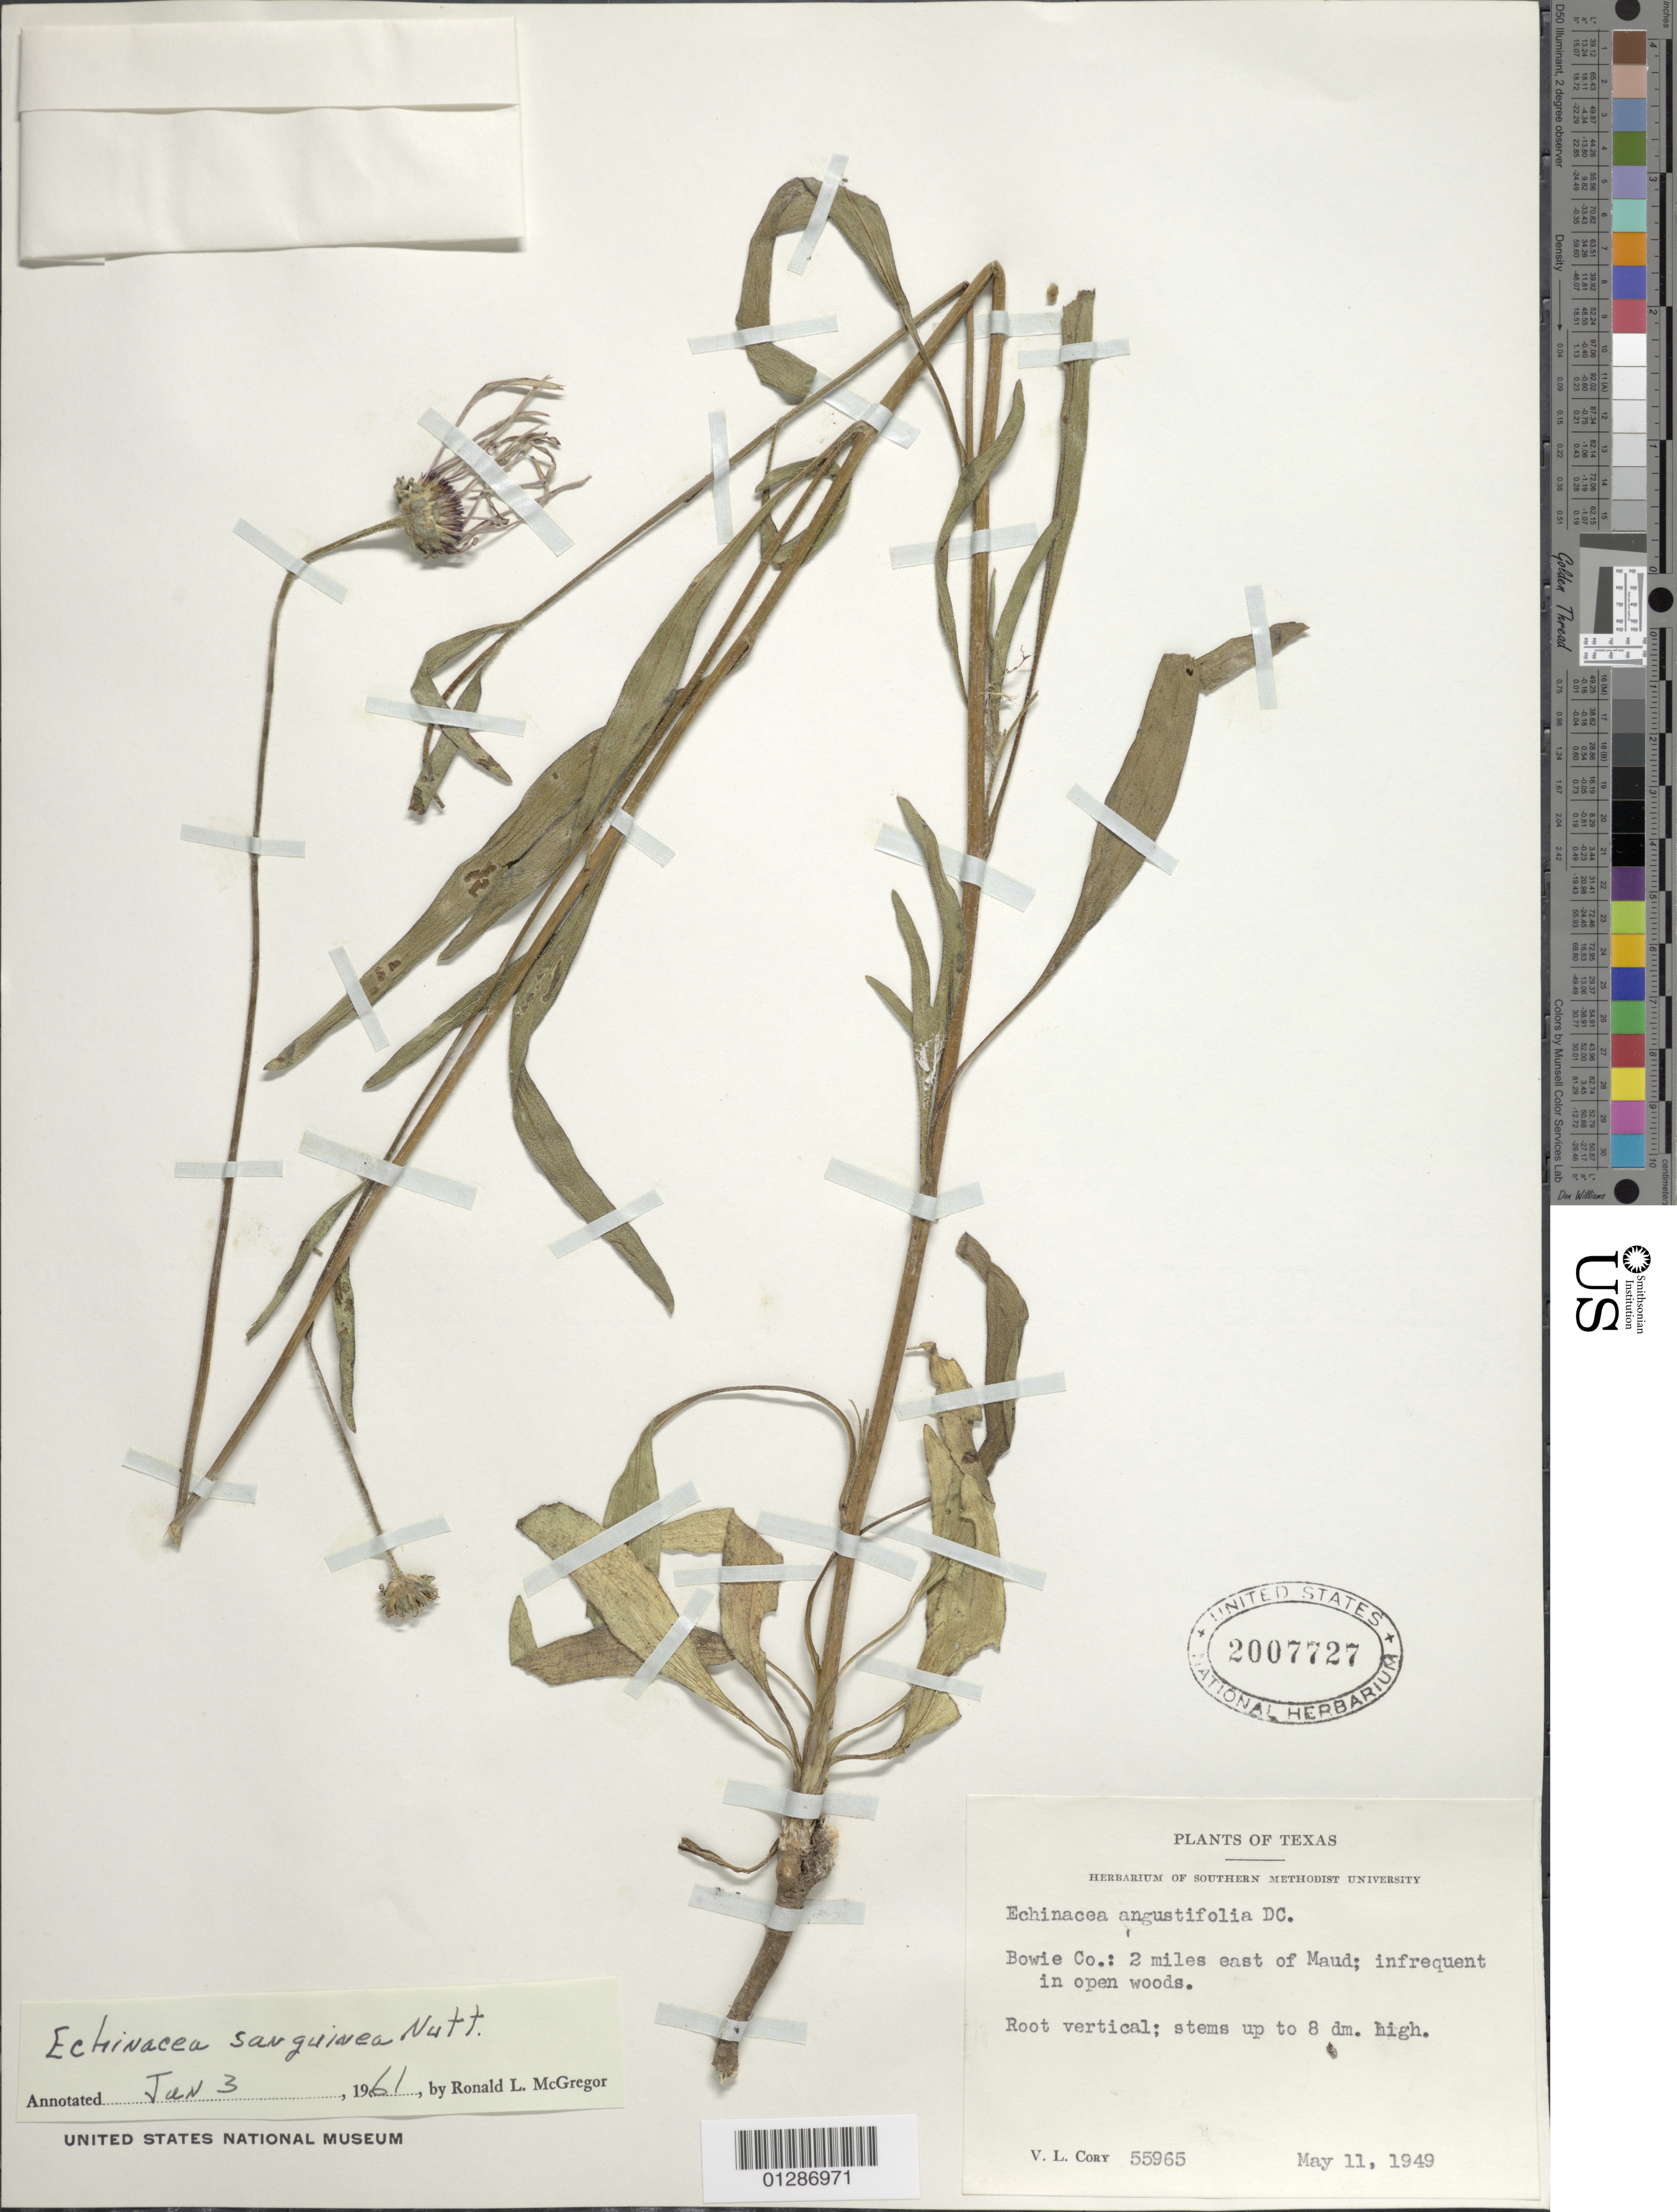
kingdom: Plantae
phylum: Tracheophyta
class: Magnoliopsida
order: Asterales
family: Asteraceae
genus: Echinacea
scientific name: Echinacea angustifolia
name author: DC.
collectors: V. Cory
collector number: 55965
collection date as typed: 11 May 1949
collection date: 1949-05-11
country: United States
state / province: Texas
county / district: Bowie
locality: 2 mi E of Maud.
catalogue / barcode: US 2007727